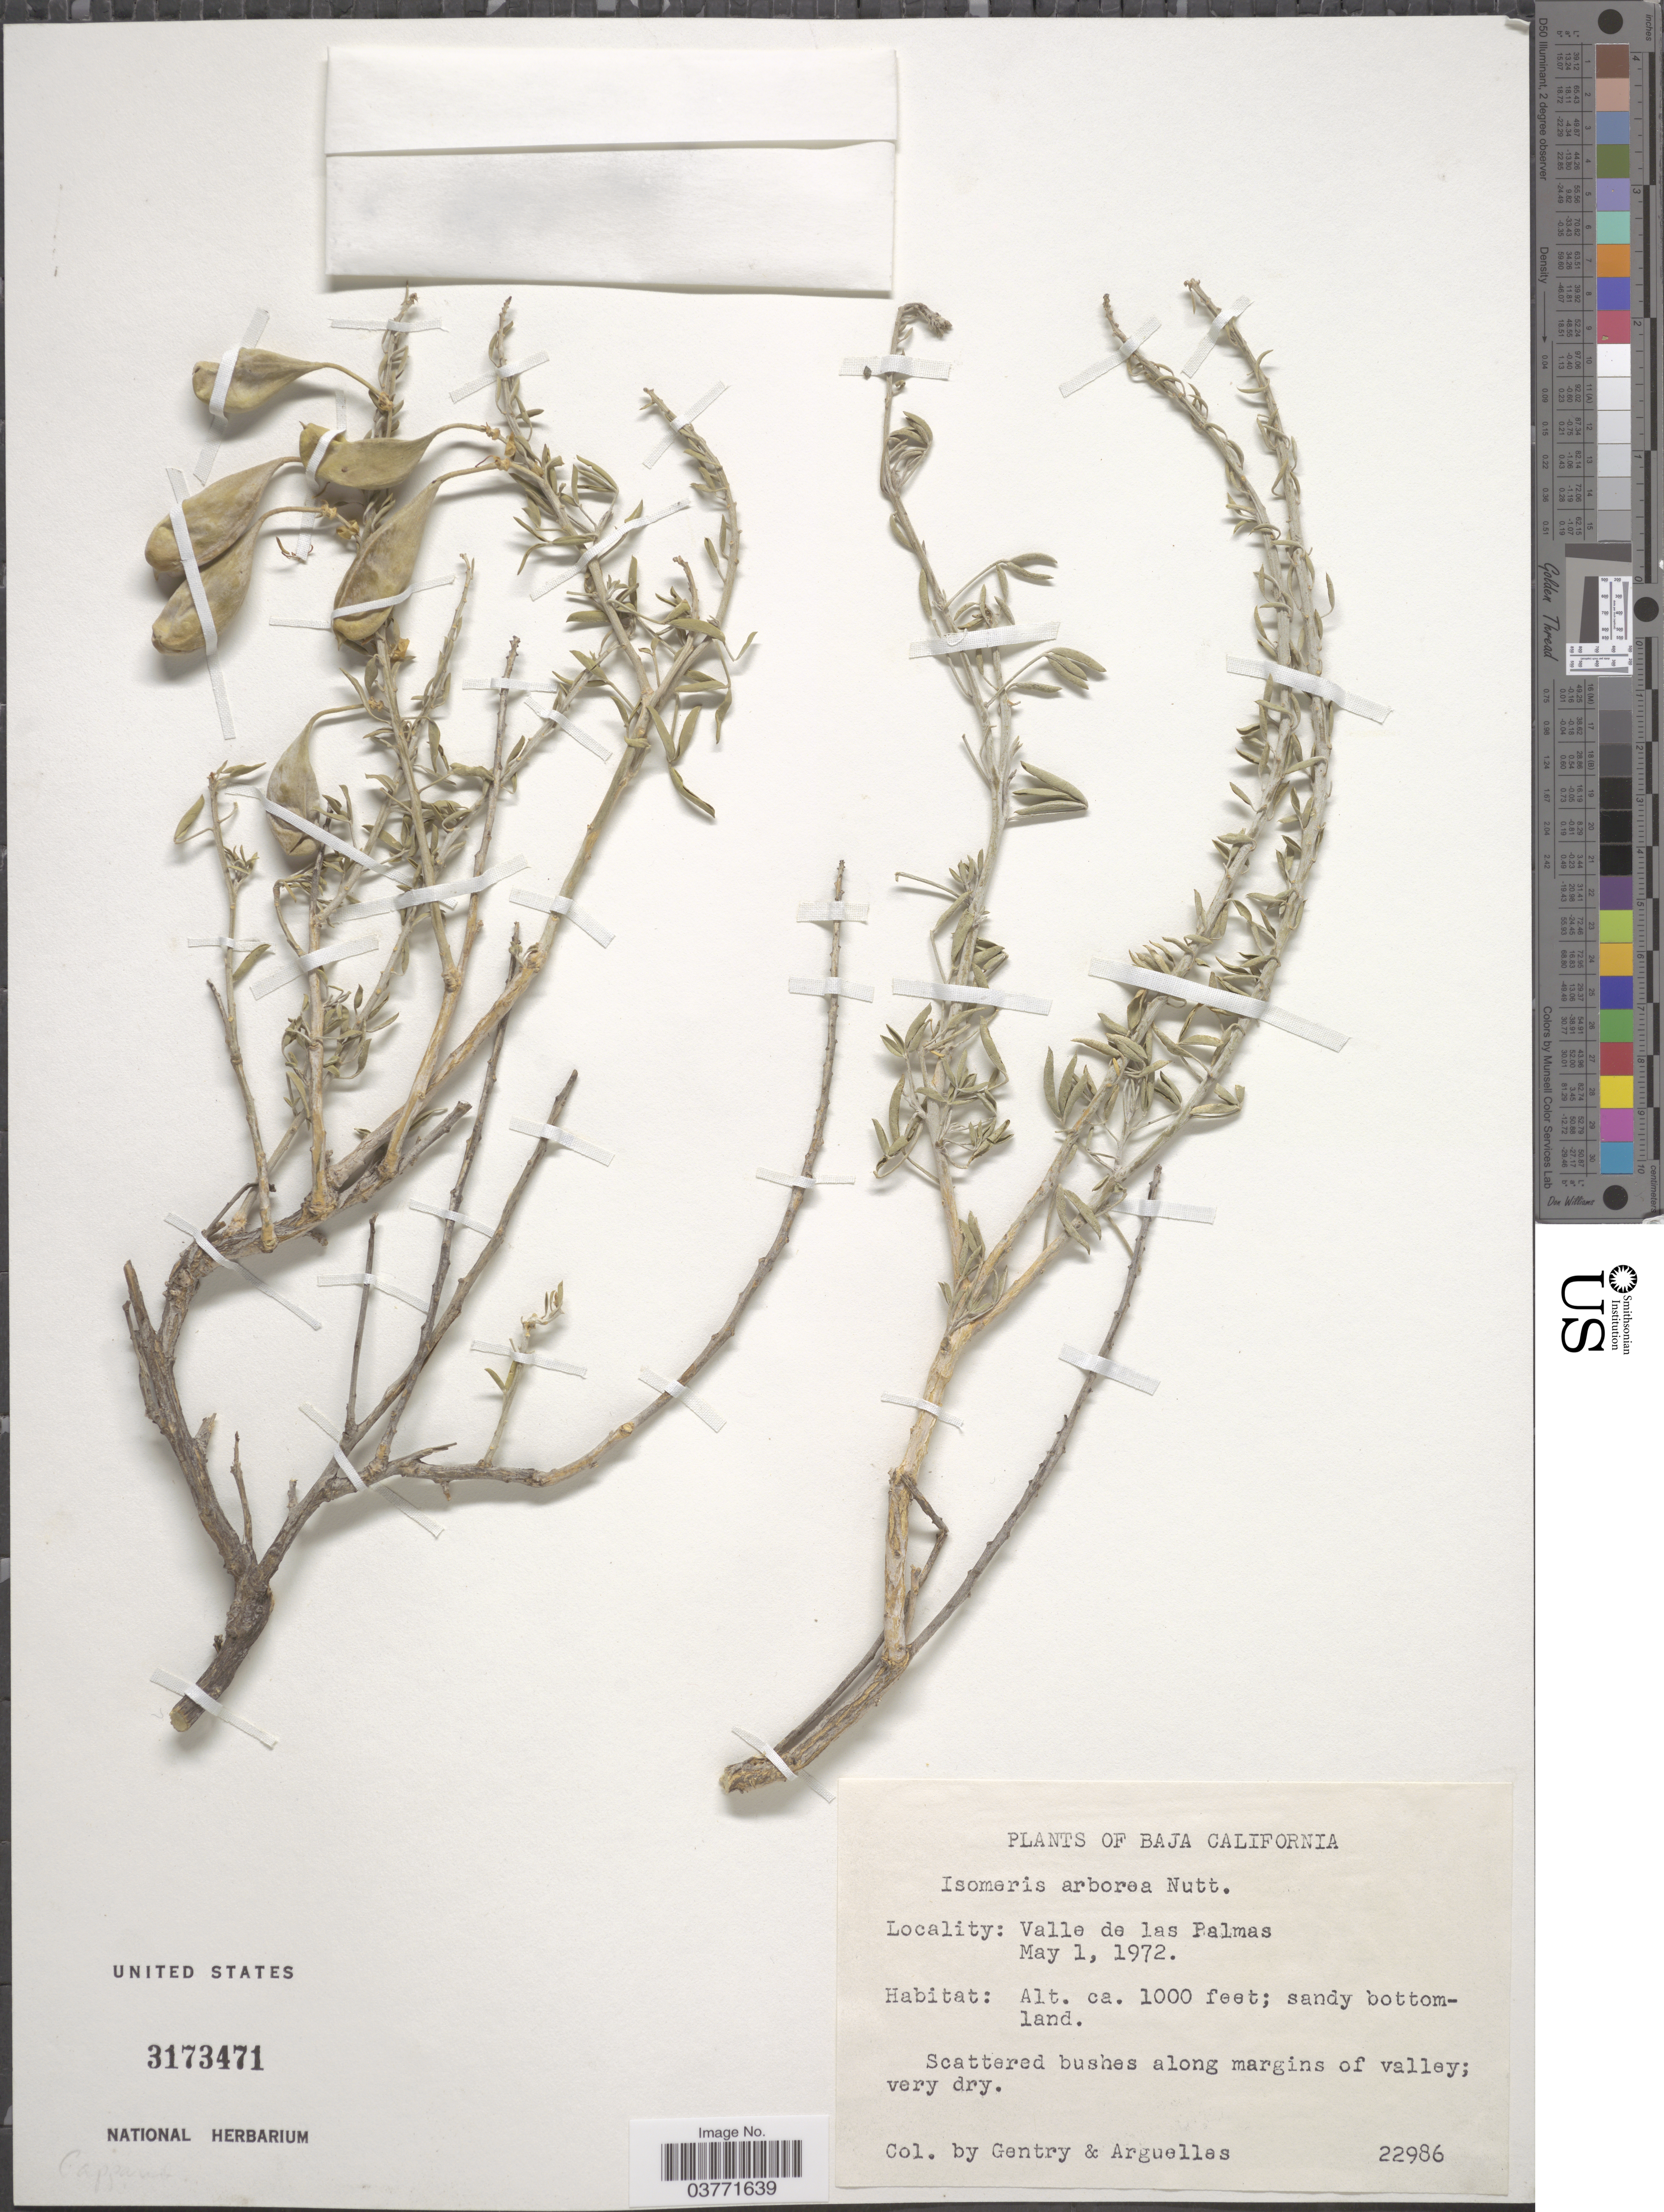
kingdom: Plantae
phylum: Tracheophyta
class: Magnoliopsida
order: Brassicales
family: Cleomaceae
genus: Cleomella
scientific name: Cleomella arborea var. arborea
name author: (Nutt.) Roalson & J.C. Hall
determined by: Strong, Mark T., (BOT), Smithsonian Institution - National Museum of Natural History (UNITED STATES)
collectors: Gentry, -- & Arguelles, --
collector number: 22986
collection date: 1972-05-01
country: Mexico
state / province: Baja California Norte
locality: Valle de las Palmas.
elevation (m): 305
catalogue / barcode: US 3173471